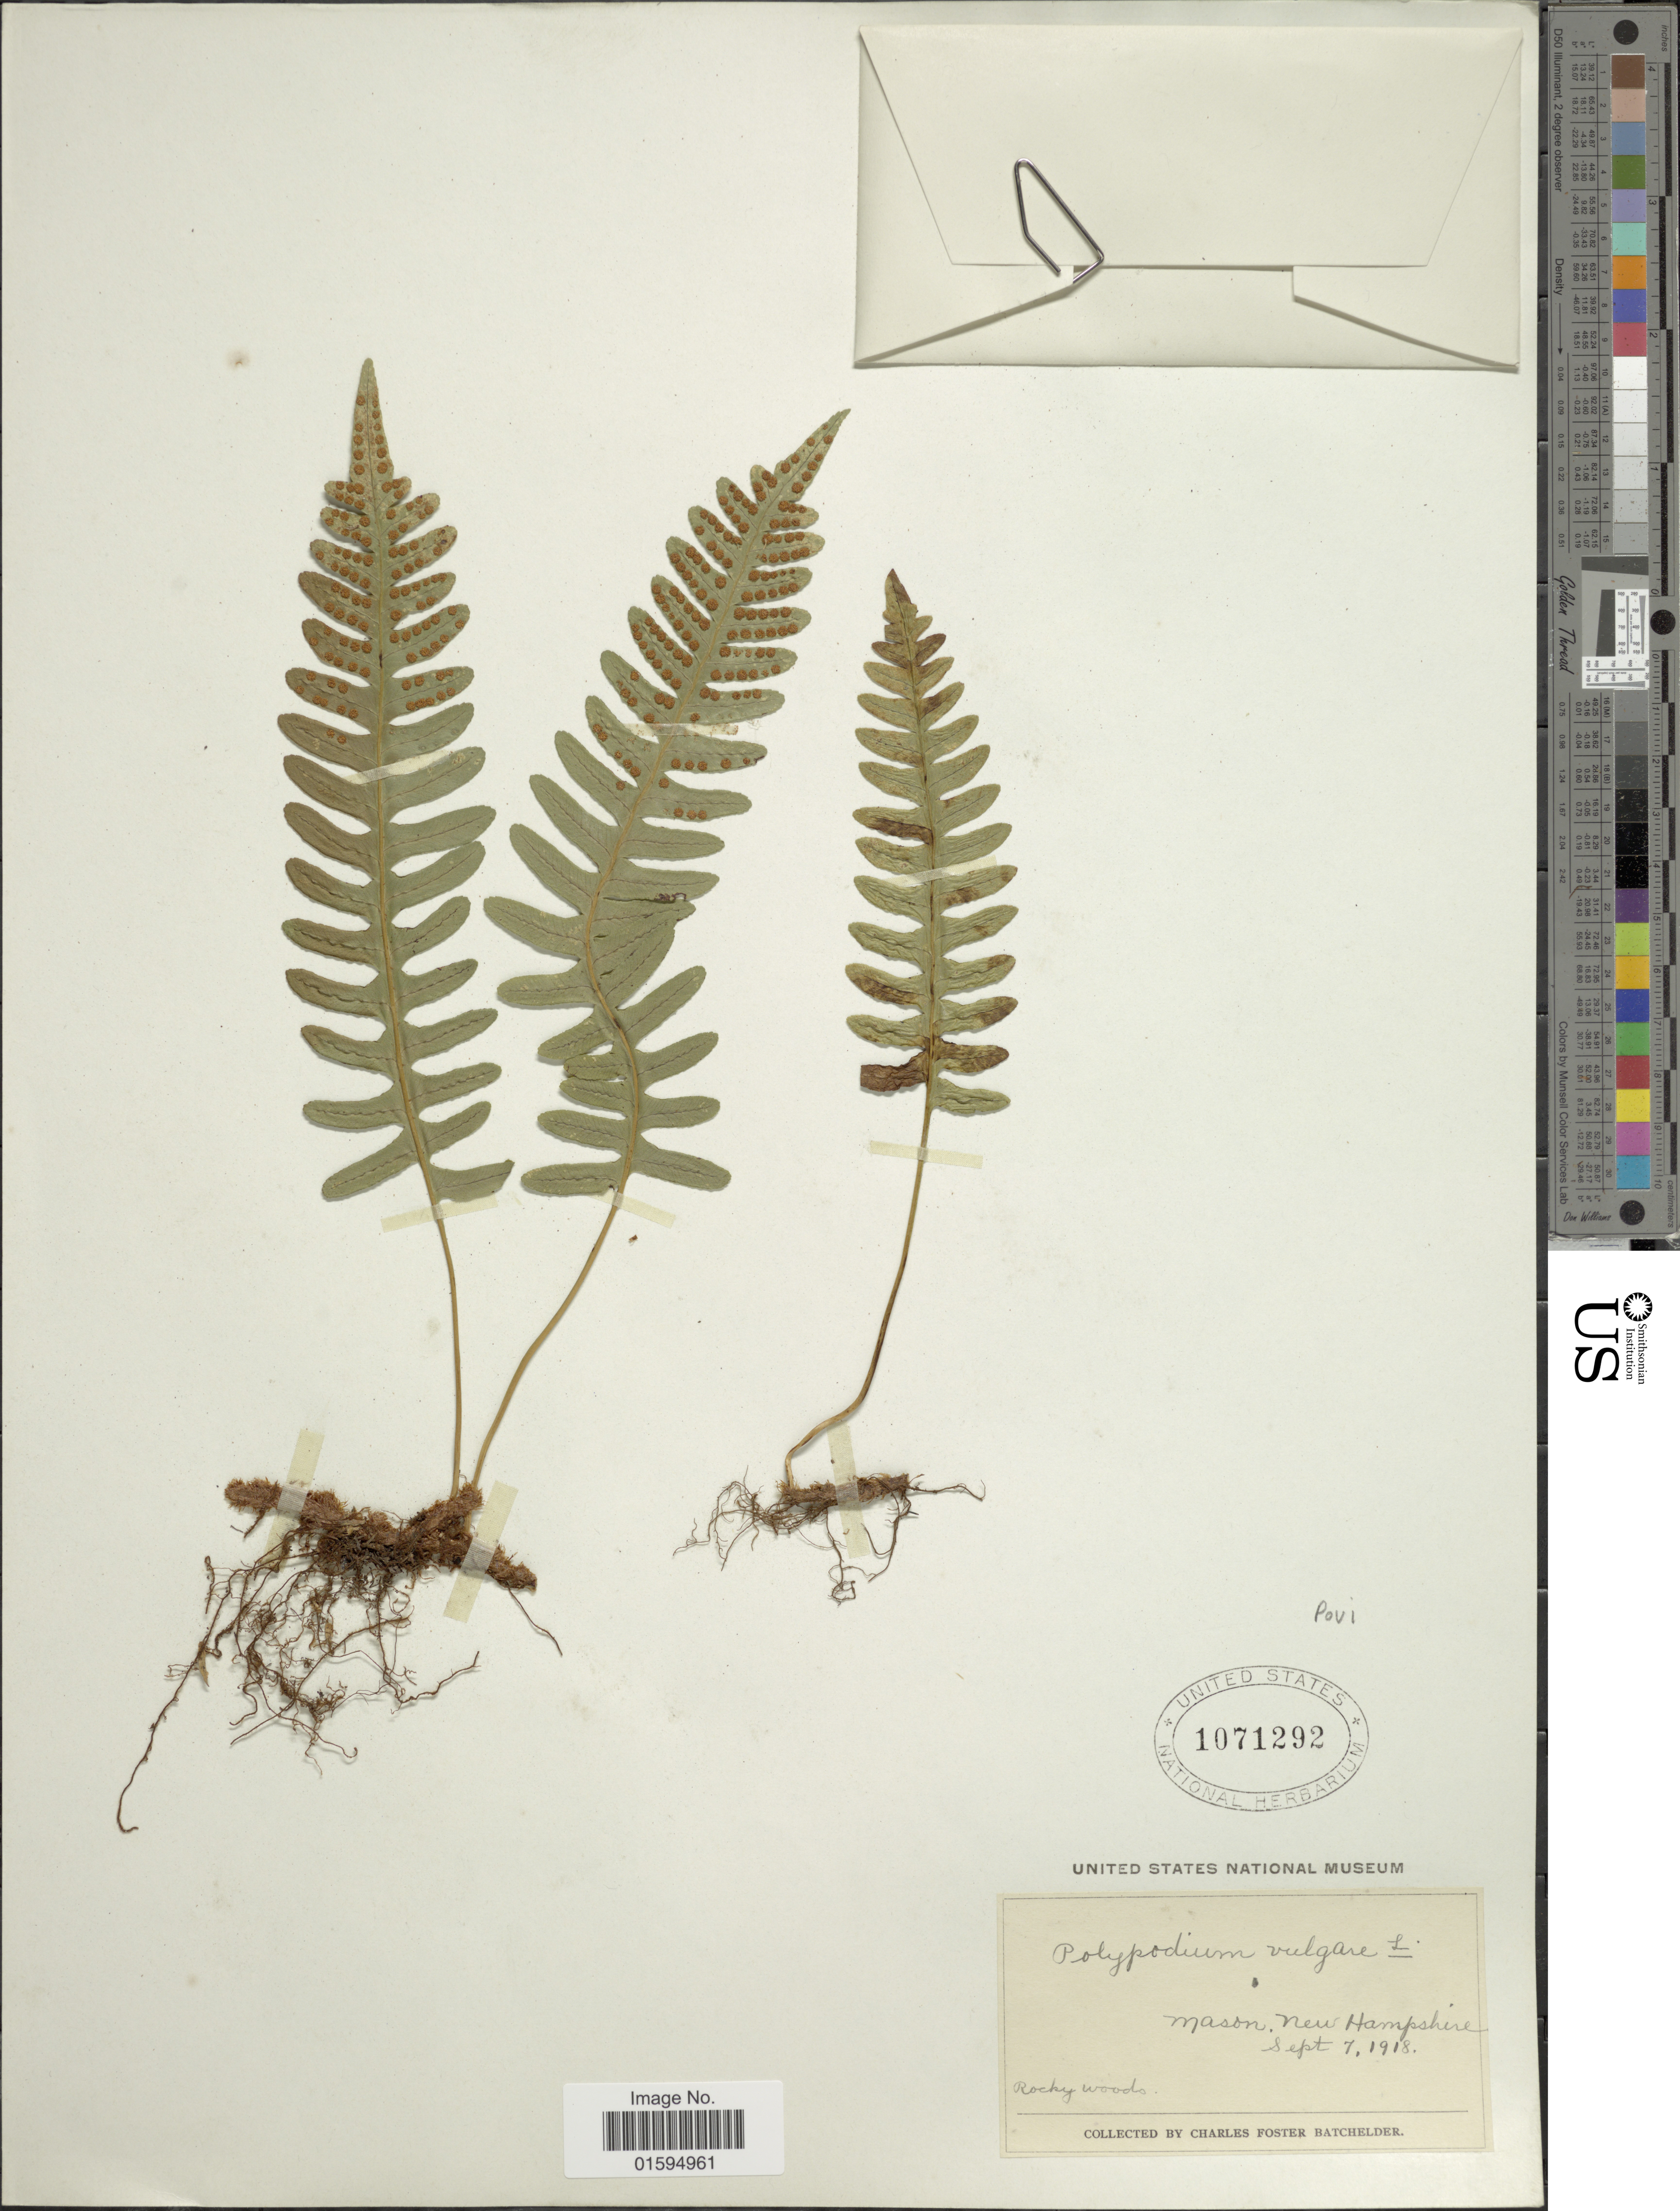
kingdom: Plantae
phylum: Tracheophyta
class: Polypodiopsida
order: Polypodiales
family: Polypodiaceae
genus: Polypodium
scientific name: Polypodium virginianum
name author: L.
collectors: C. Batchelder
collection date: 1918-09-27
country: United States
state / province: New Hampshire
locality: Mason, rocky woods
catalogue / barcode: US 1071292